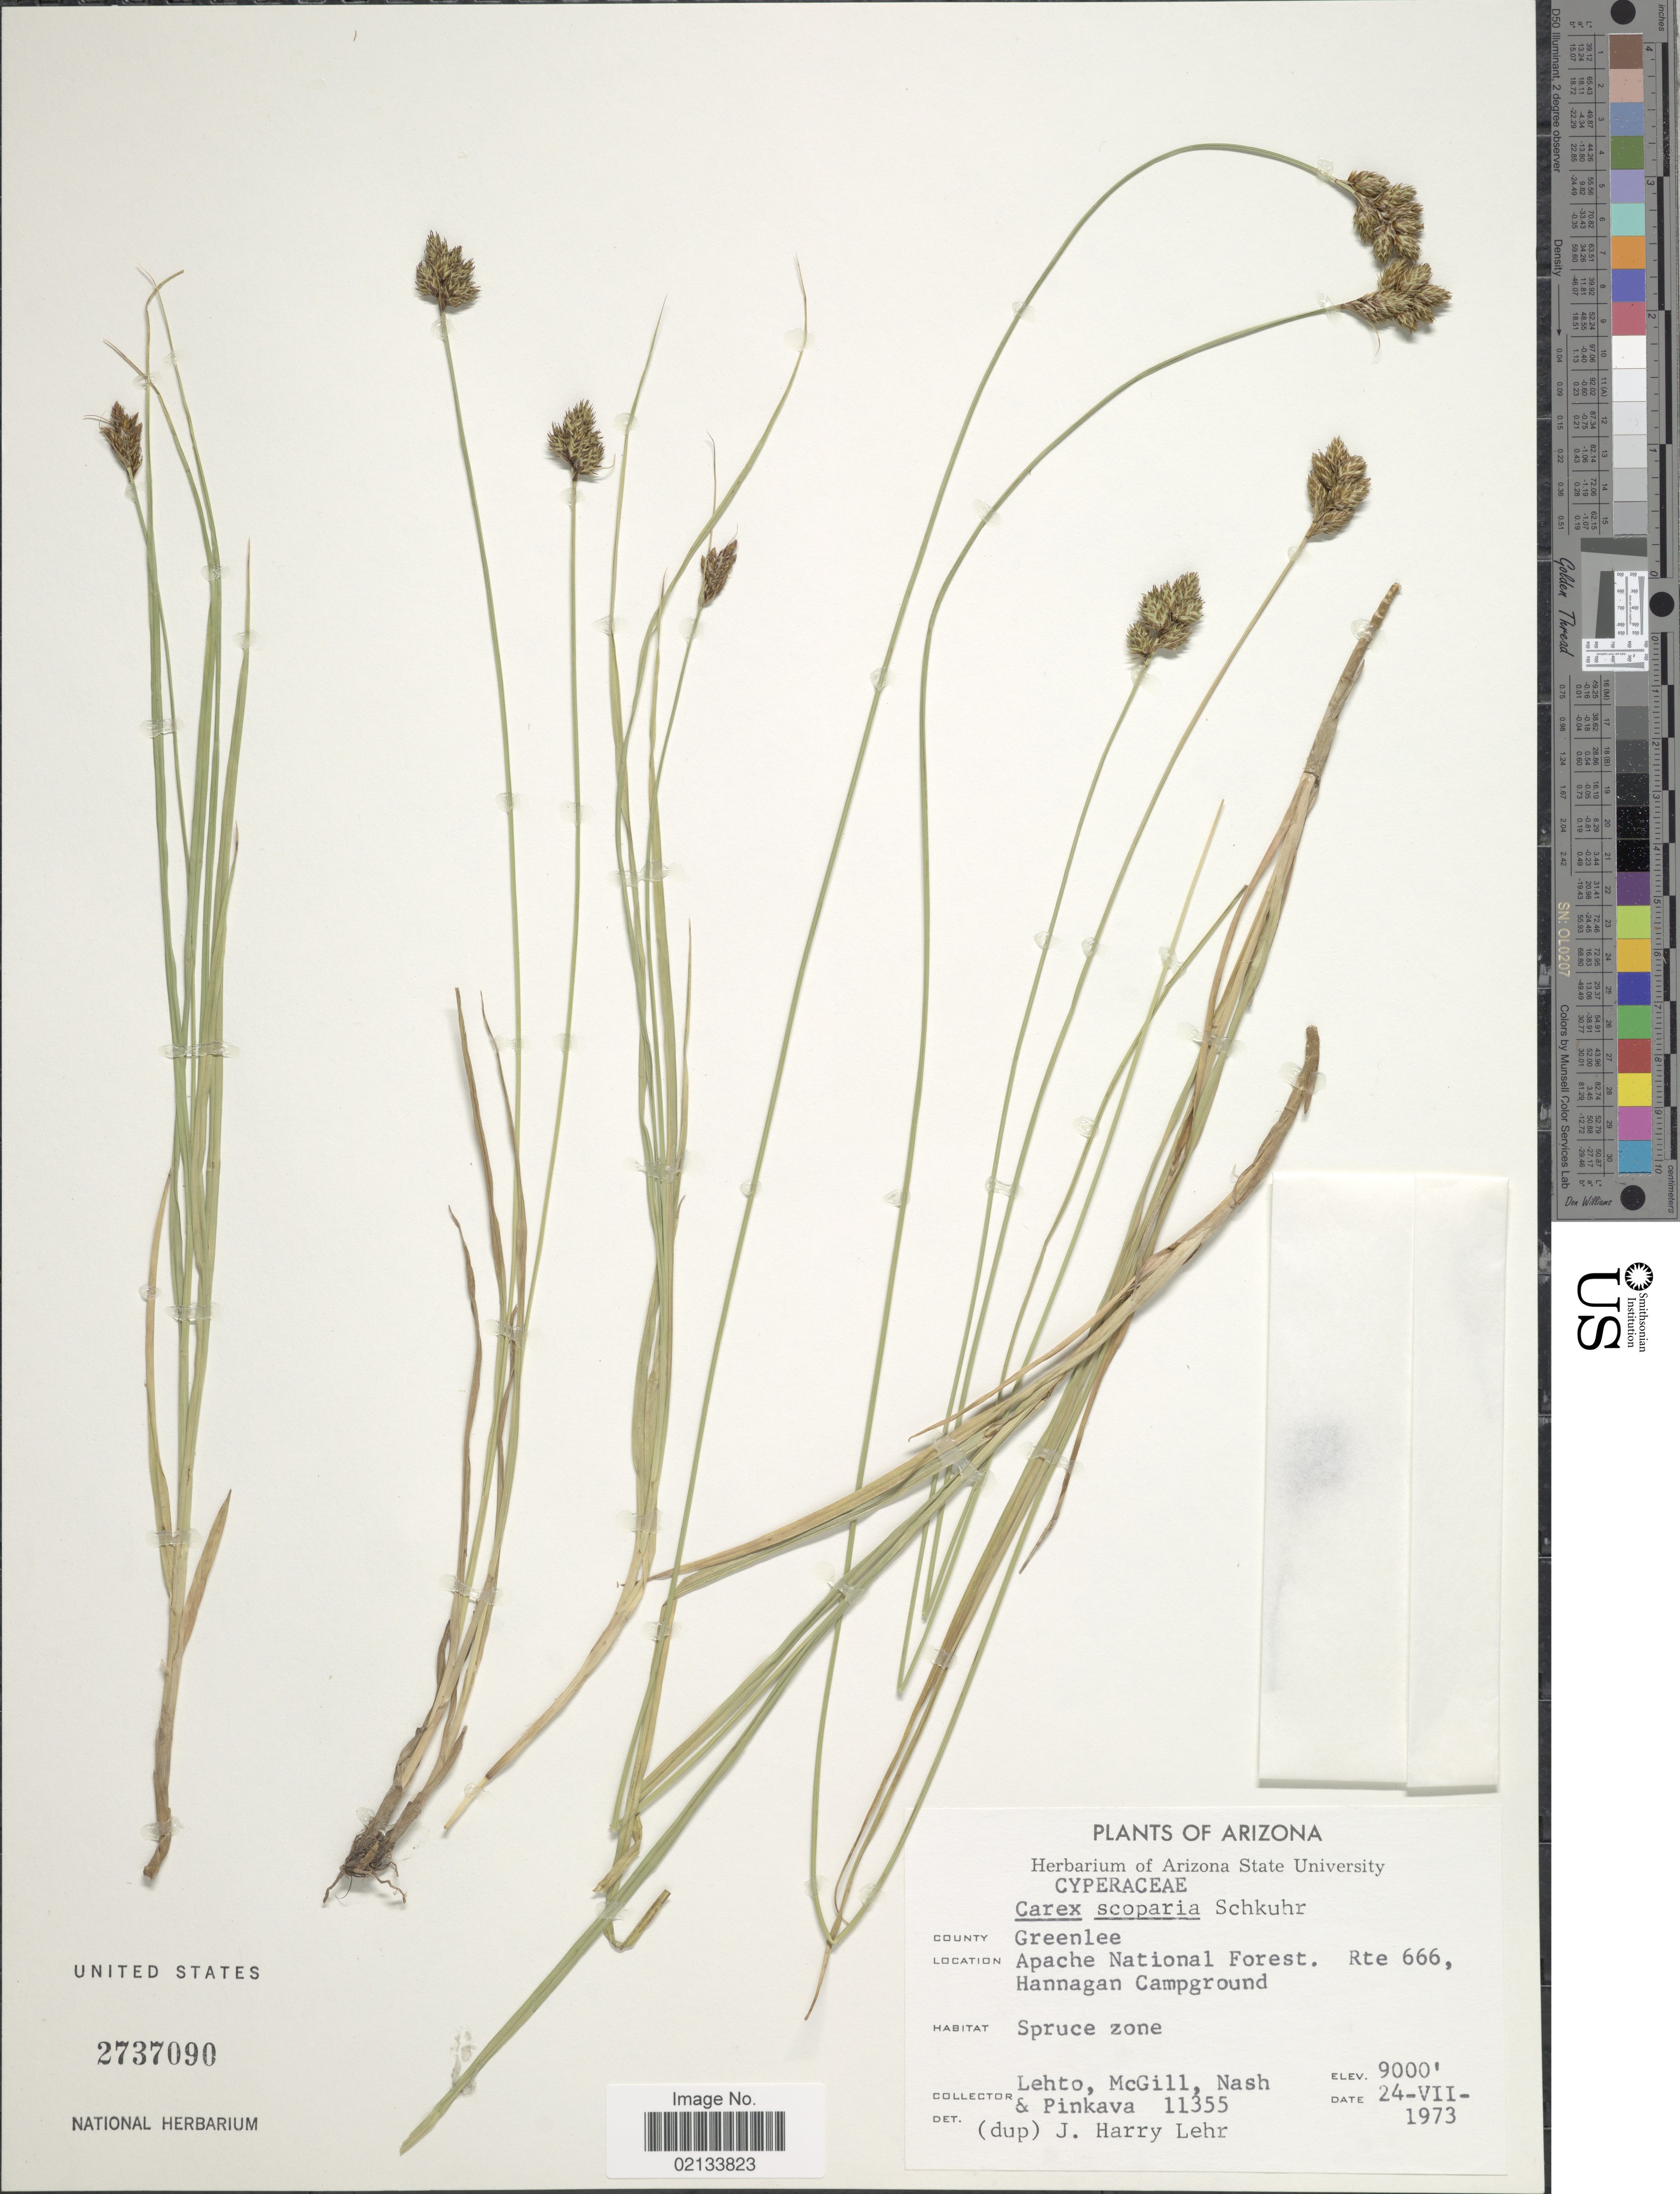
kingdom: Plantae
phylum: Tracheophyta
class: Liliopsida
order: Poales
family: Cyperaceae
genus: Carex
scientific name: Carex scoparia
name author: Schkuhr ex Willd.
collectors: -. Lehto, -. McGill, -- Nash & -. Pinkava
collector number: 11355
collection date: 1973-07-24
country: United States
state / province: Arizona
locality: County Greenlee, Apache National Forest. Rte 666, Hannagan Campground, Spruce Zone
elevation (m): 2743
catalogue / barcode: US 2737090